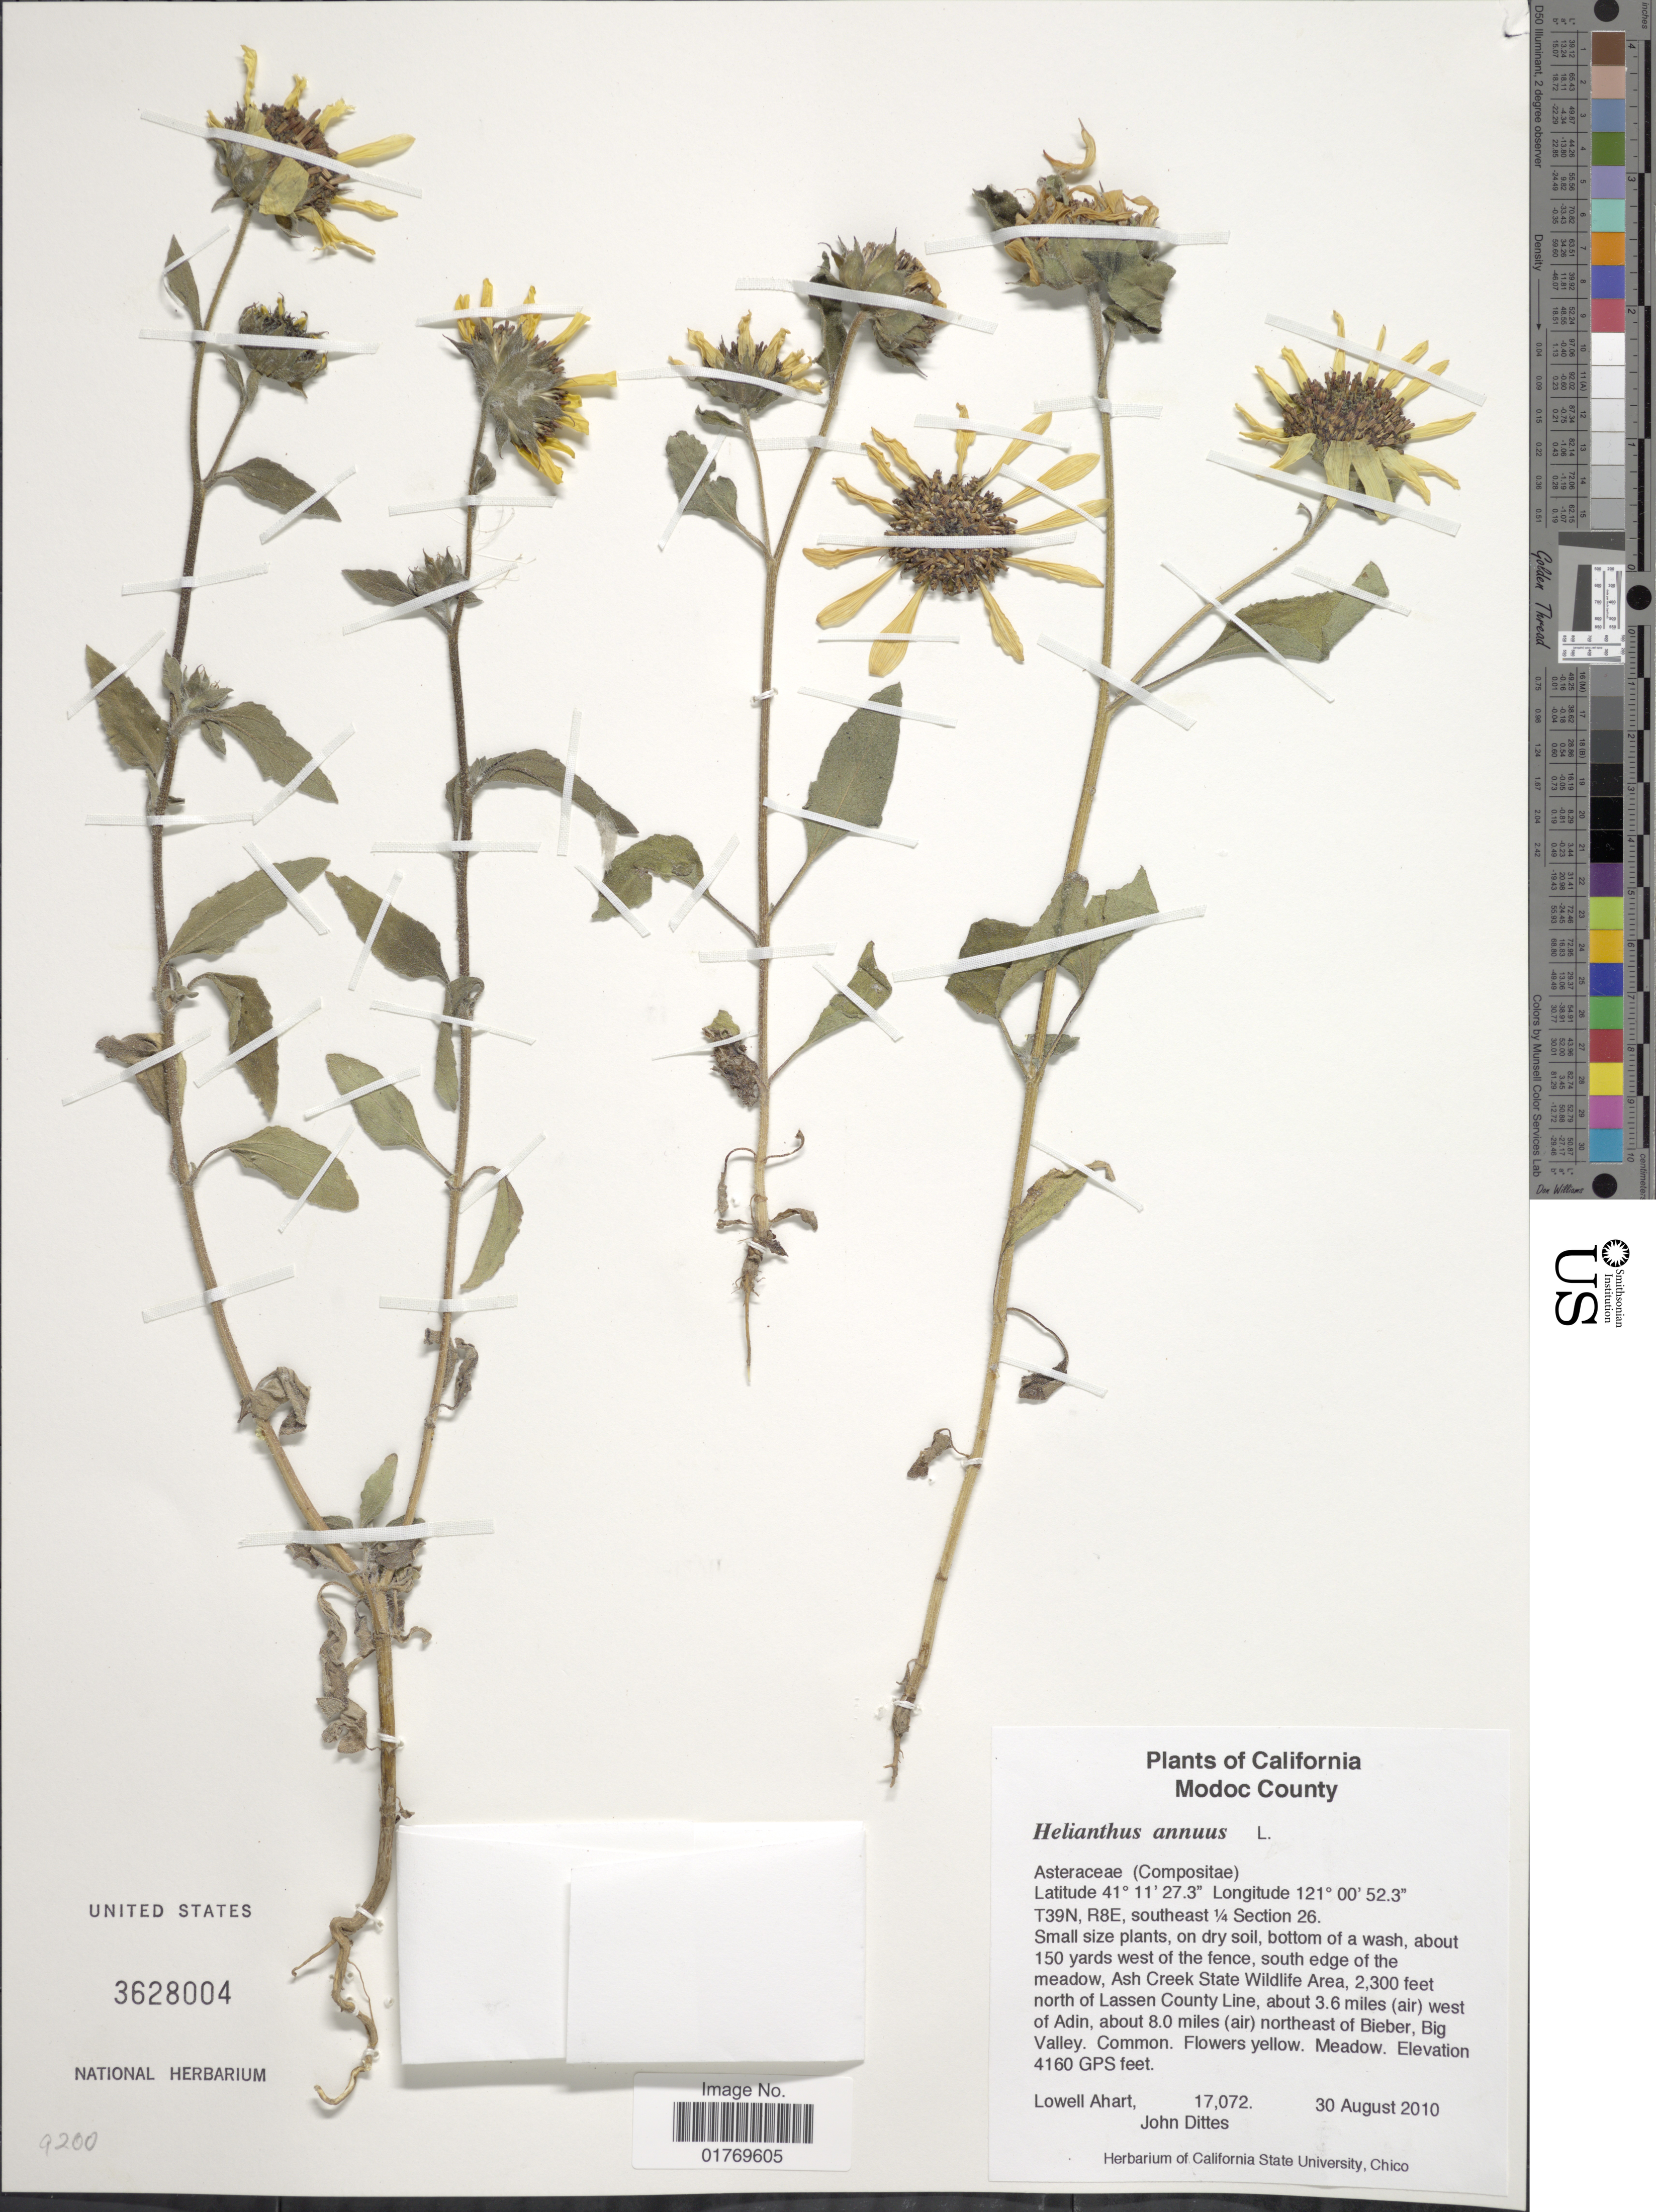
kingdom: Plantae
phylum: Tracheophyta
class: Magnoliopsida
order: Asterales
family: Asteraceae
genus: Helianthus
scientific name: Helianthus annuus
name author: L.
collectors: L. Ahart & J. Dittes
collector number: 17072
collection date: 2010-08-30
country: United States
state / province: California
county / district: Modoc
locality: Modoc County. T39N, R8E, southeast ¼ Section 26. South edge of the meadow, Ash Creek State Wildlife Area, north of Lassen County Line, about 3.6 miles (air) west of Adin, about 8.0 miles (air) northeast of Bieber, Big Valley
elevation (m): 1268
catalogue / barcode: US 3628004